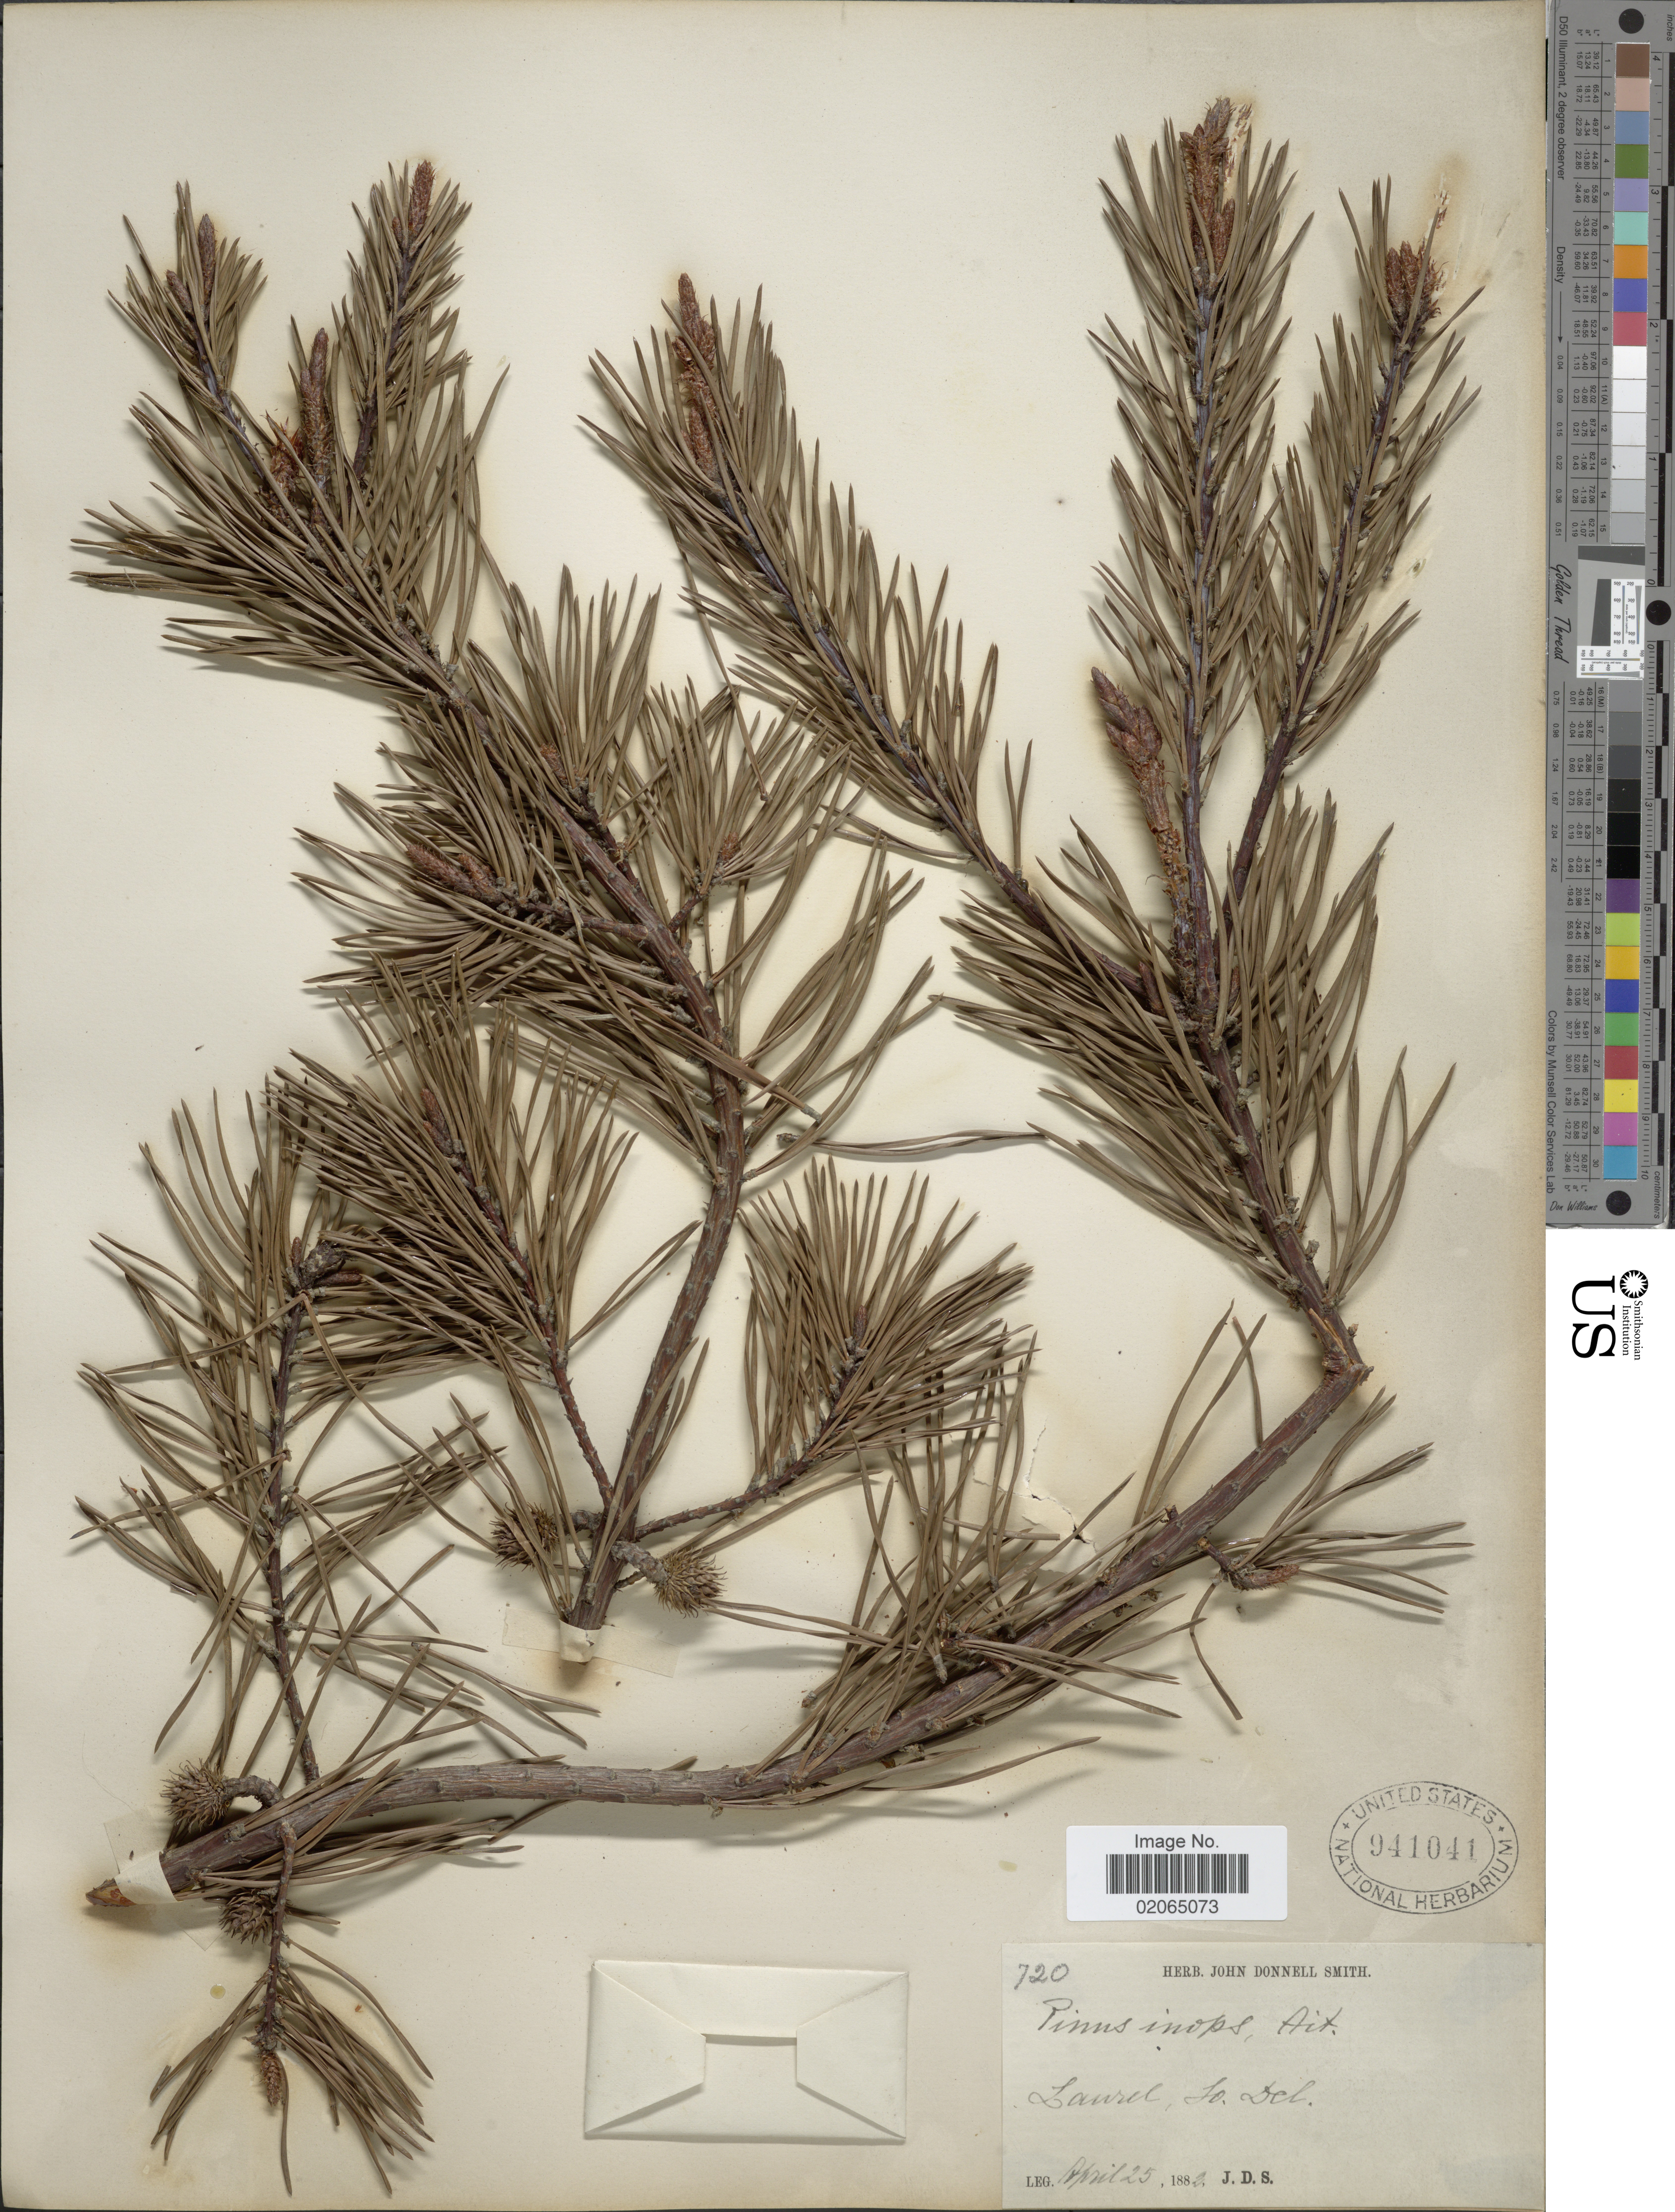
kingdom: Plantae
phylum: Tracheophyta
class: Pinopsida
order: Pinales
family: Pinaceae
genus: Pinus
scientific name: Pinus virginiana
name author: Mill.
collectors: J. Donnell Smith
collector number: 720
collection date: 1882-04-25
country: United States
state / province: Delaware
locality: Laurel, So. Del.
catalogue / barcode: US 941041